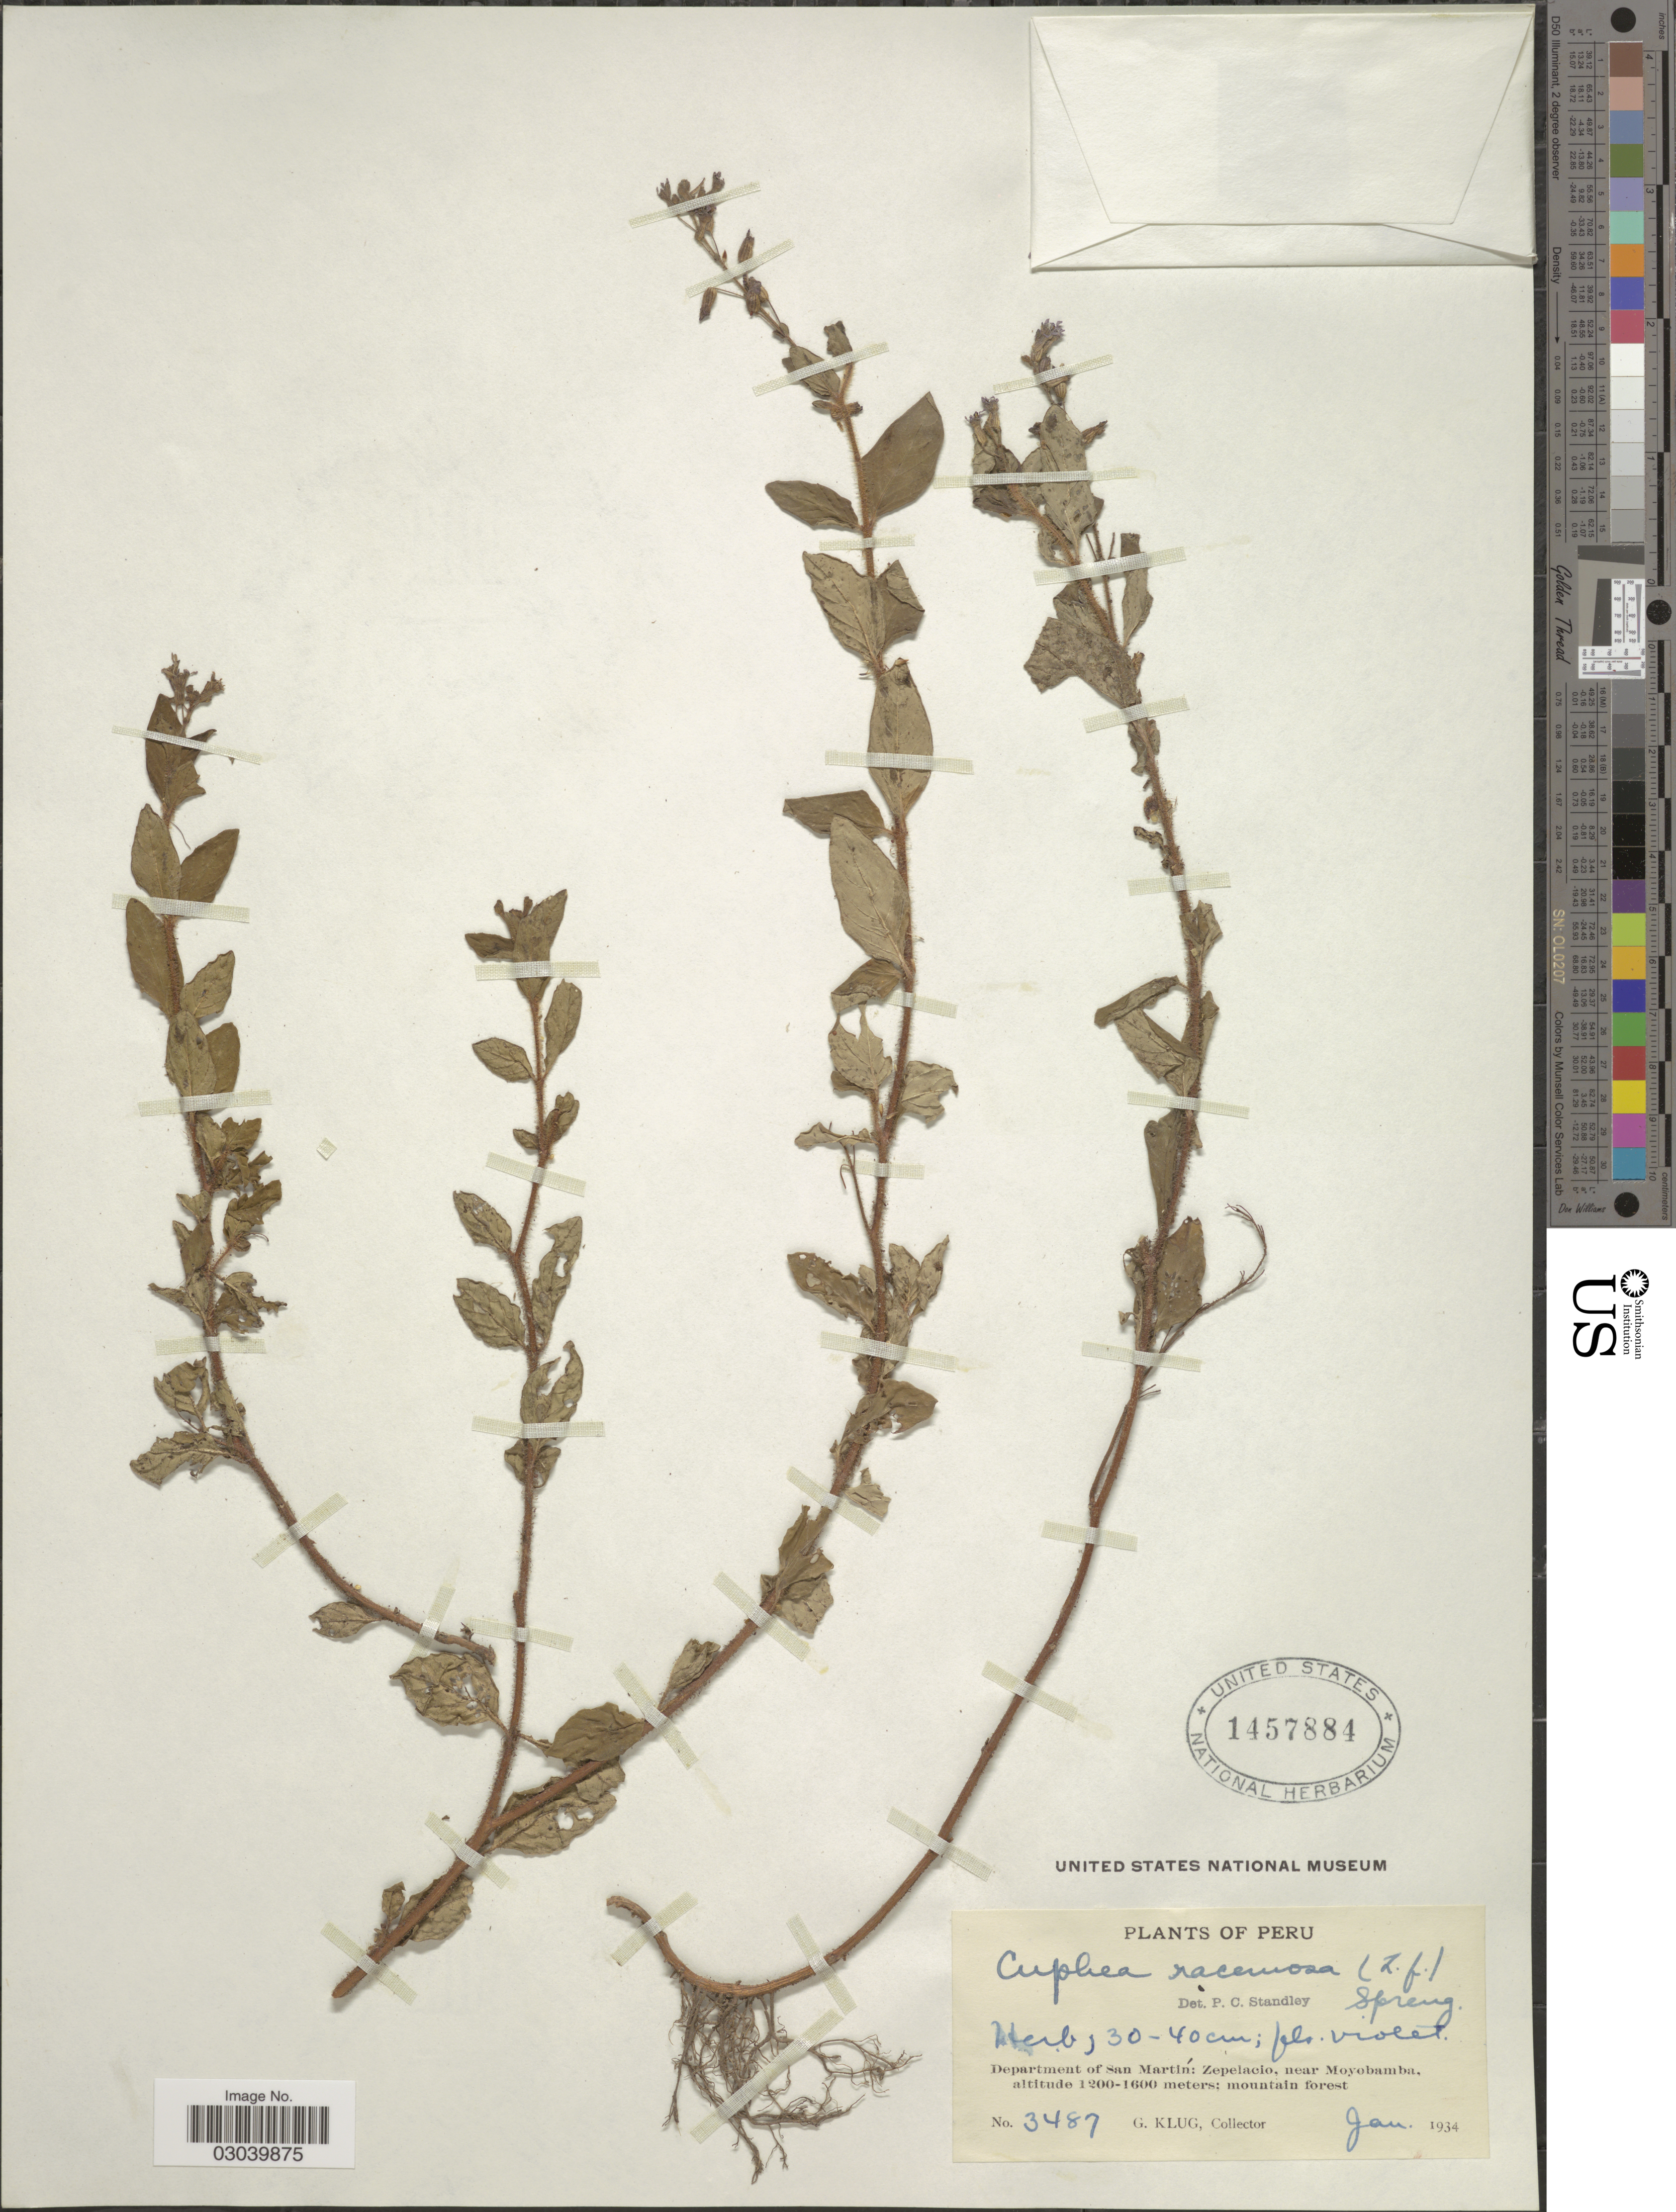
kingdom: Plantae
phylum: Tracheophyta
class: Magnoliopsida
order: Myrtales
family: Lythraceae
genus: Cuphea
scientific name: Cuphea racemosa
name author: (L. f.) Spreng.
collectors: G. Klug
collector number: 3487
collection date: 1934-01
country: Peru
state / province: San Martín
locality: Department of San Martín: Zepelacio, near Moyobamba.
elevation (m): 1200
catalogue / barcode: US 1457884